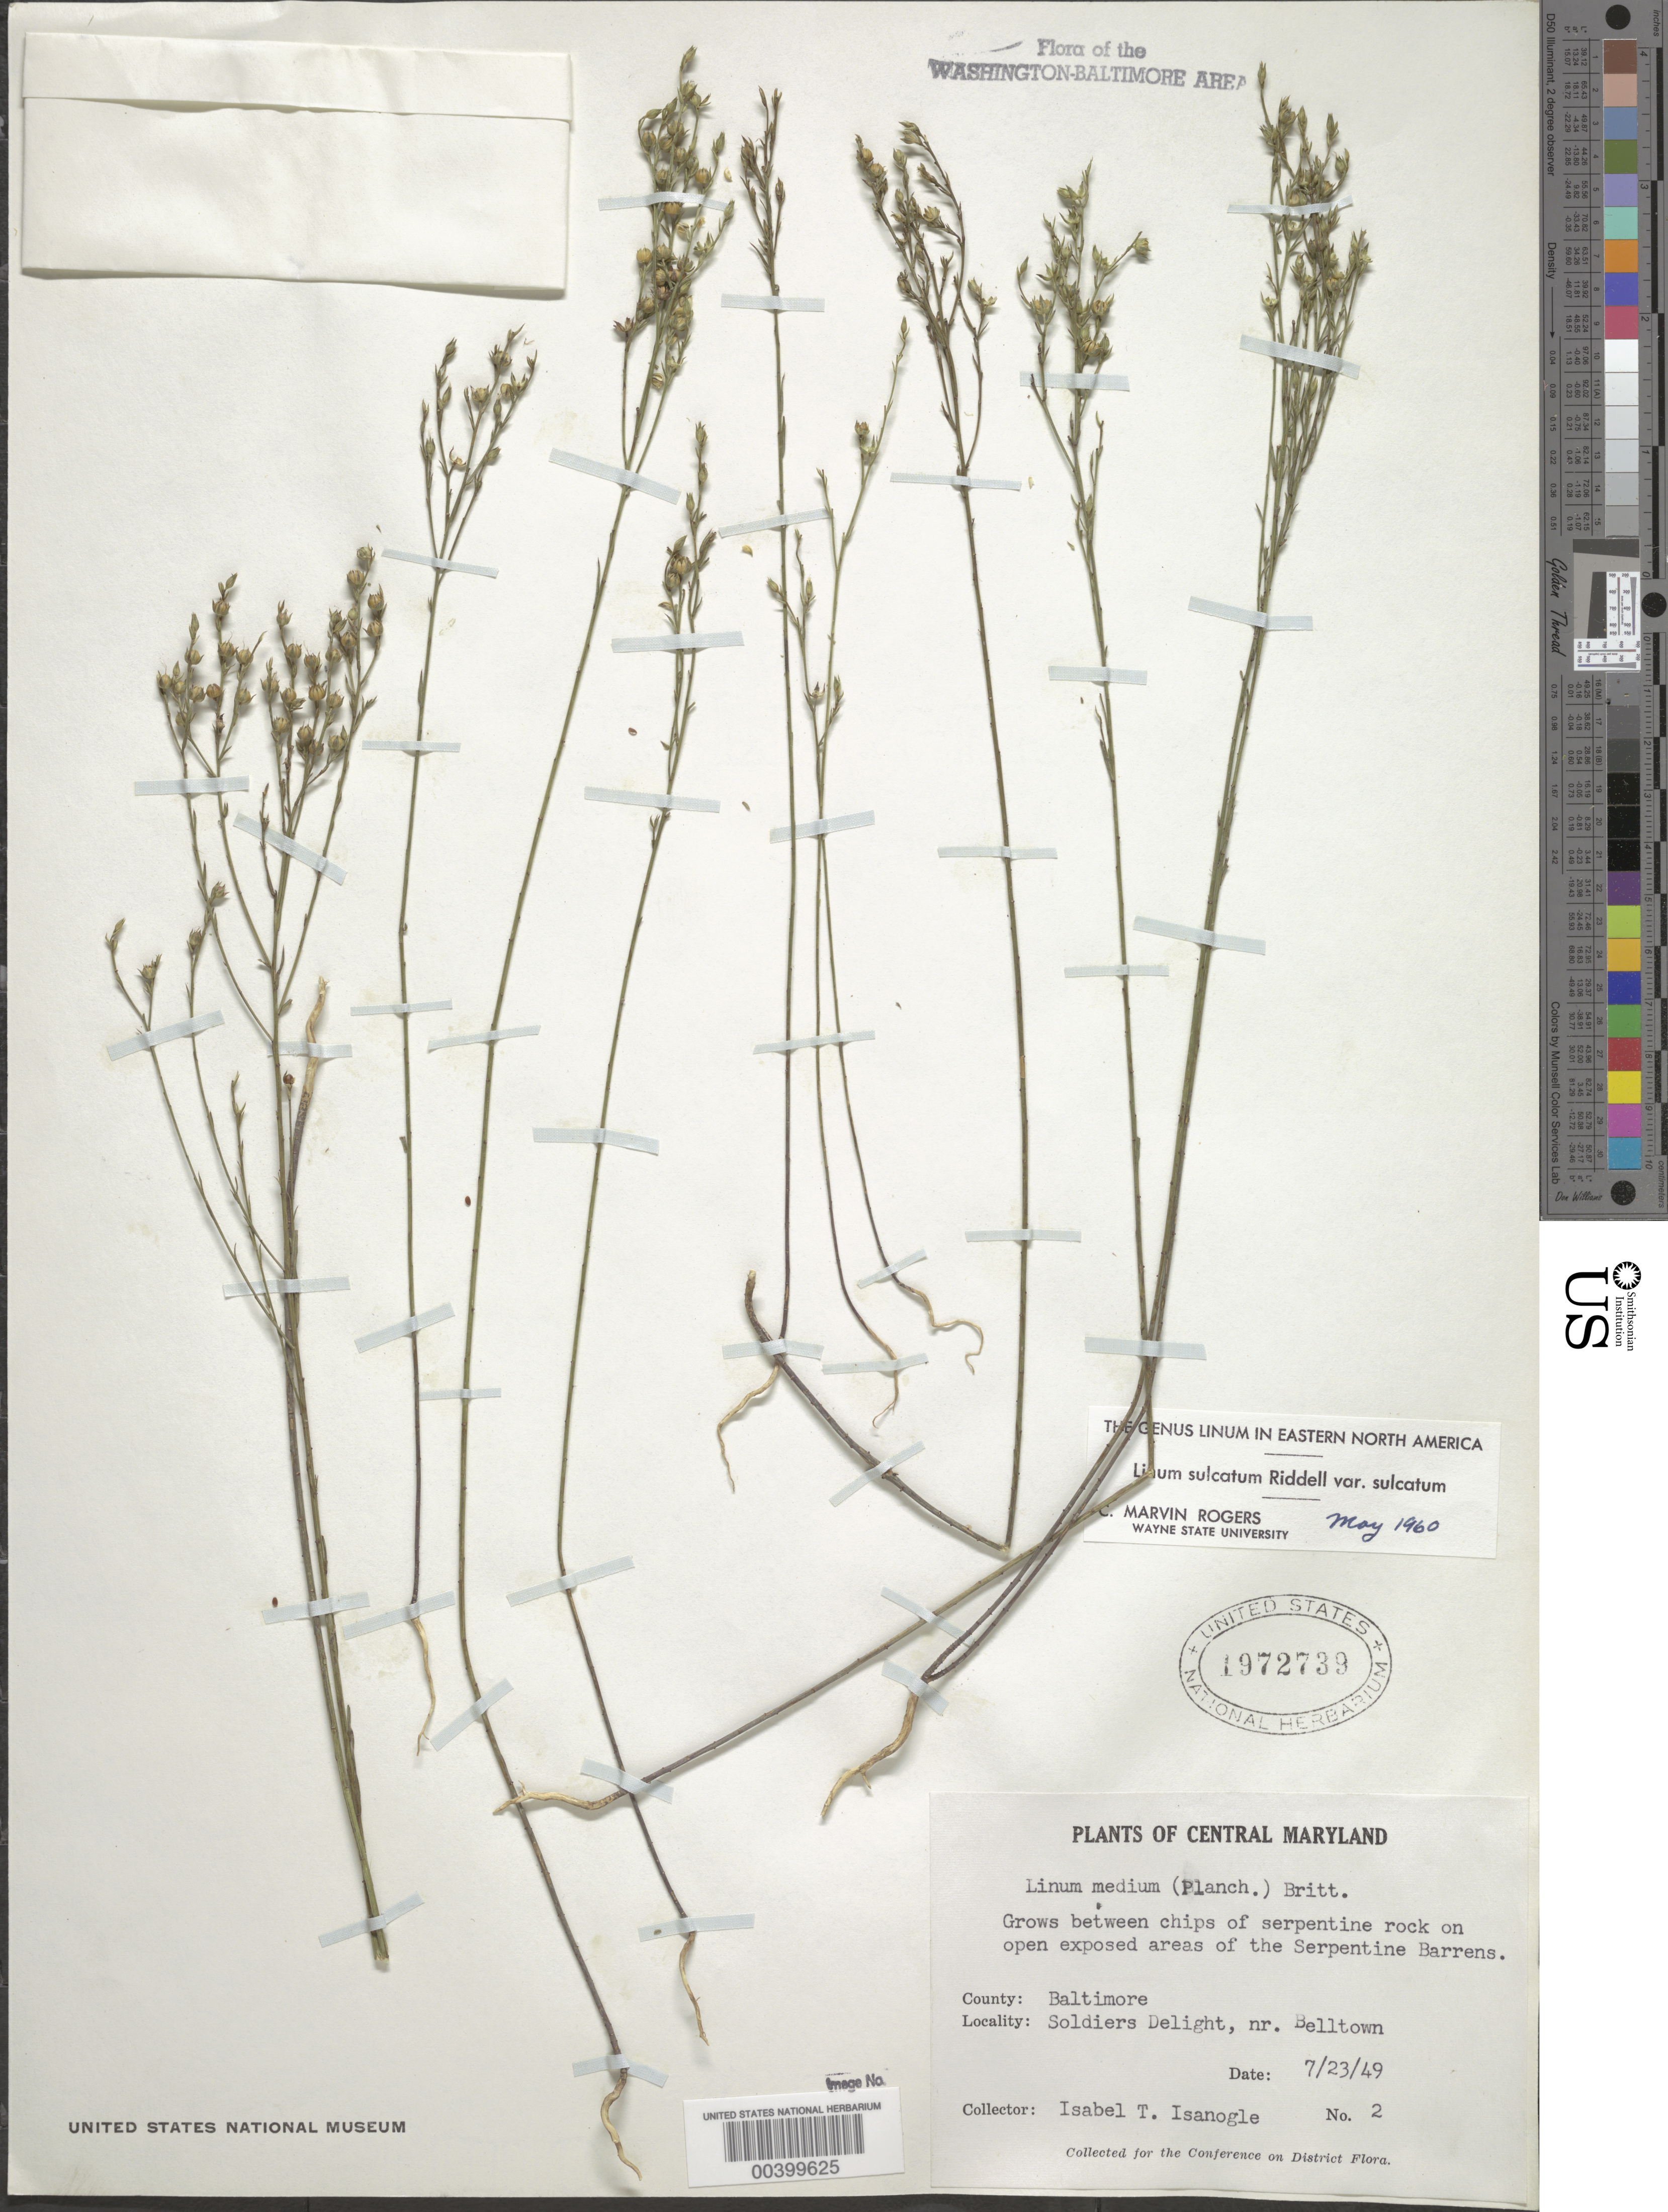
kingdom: Plantae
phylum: Tracheophyta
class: Magnoliopsida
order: Malpighiales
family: Linaceae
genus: Linum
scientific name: Linum sulcatum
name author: Riddell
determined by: Rogers, C. M.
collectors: I. Isanogle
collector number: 2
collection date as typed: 23 Jul 1949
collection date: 1949-07-23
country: United States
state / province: Maryland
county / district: Baltimore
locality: Soldiers Delight, Belltown vicinity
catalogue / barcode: US 1972739